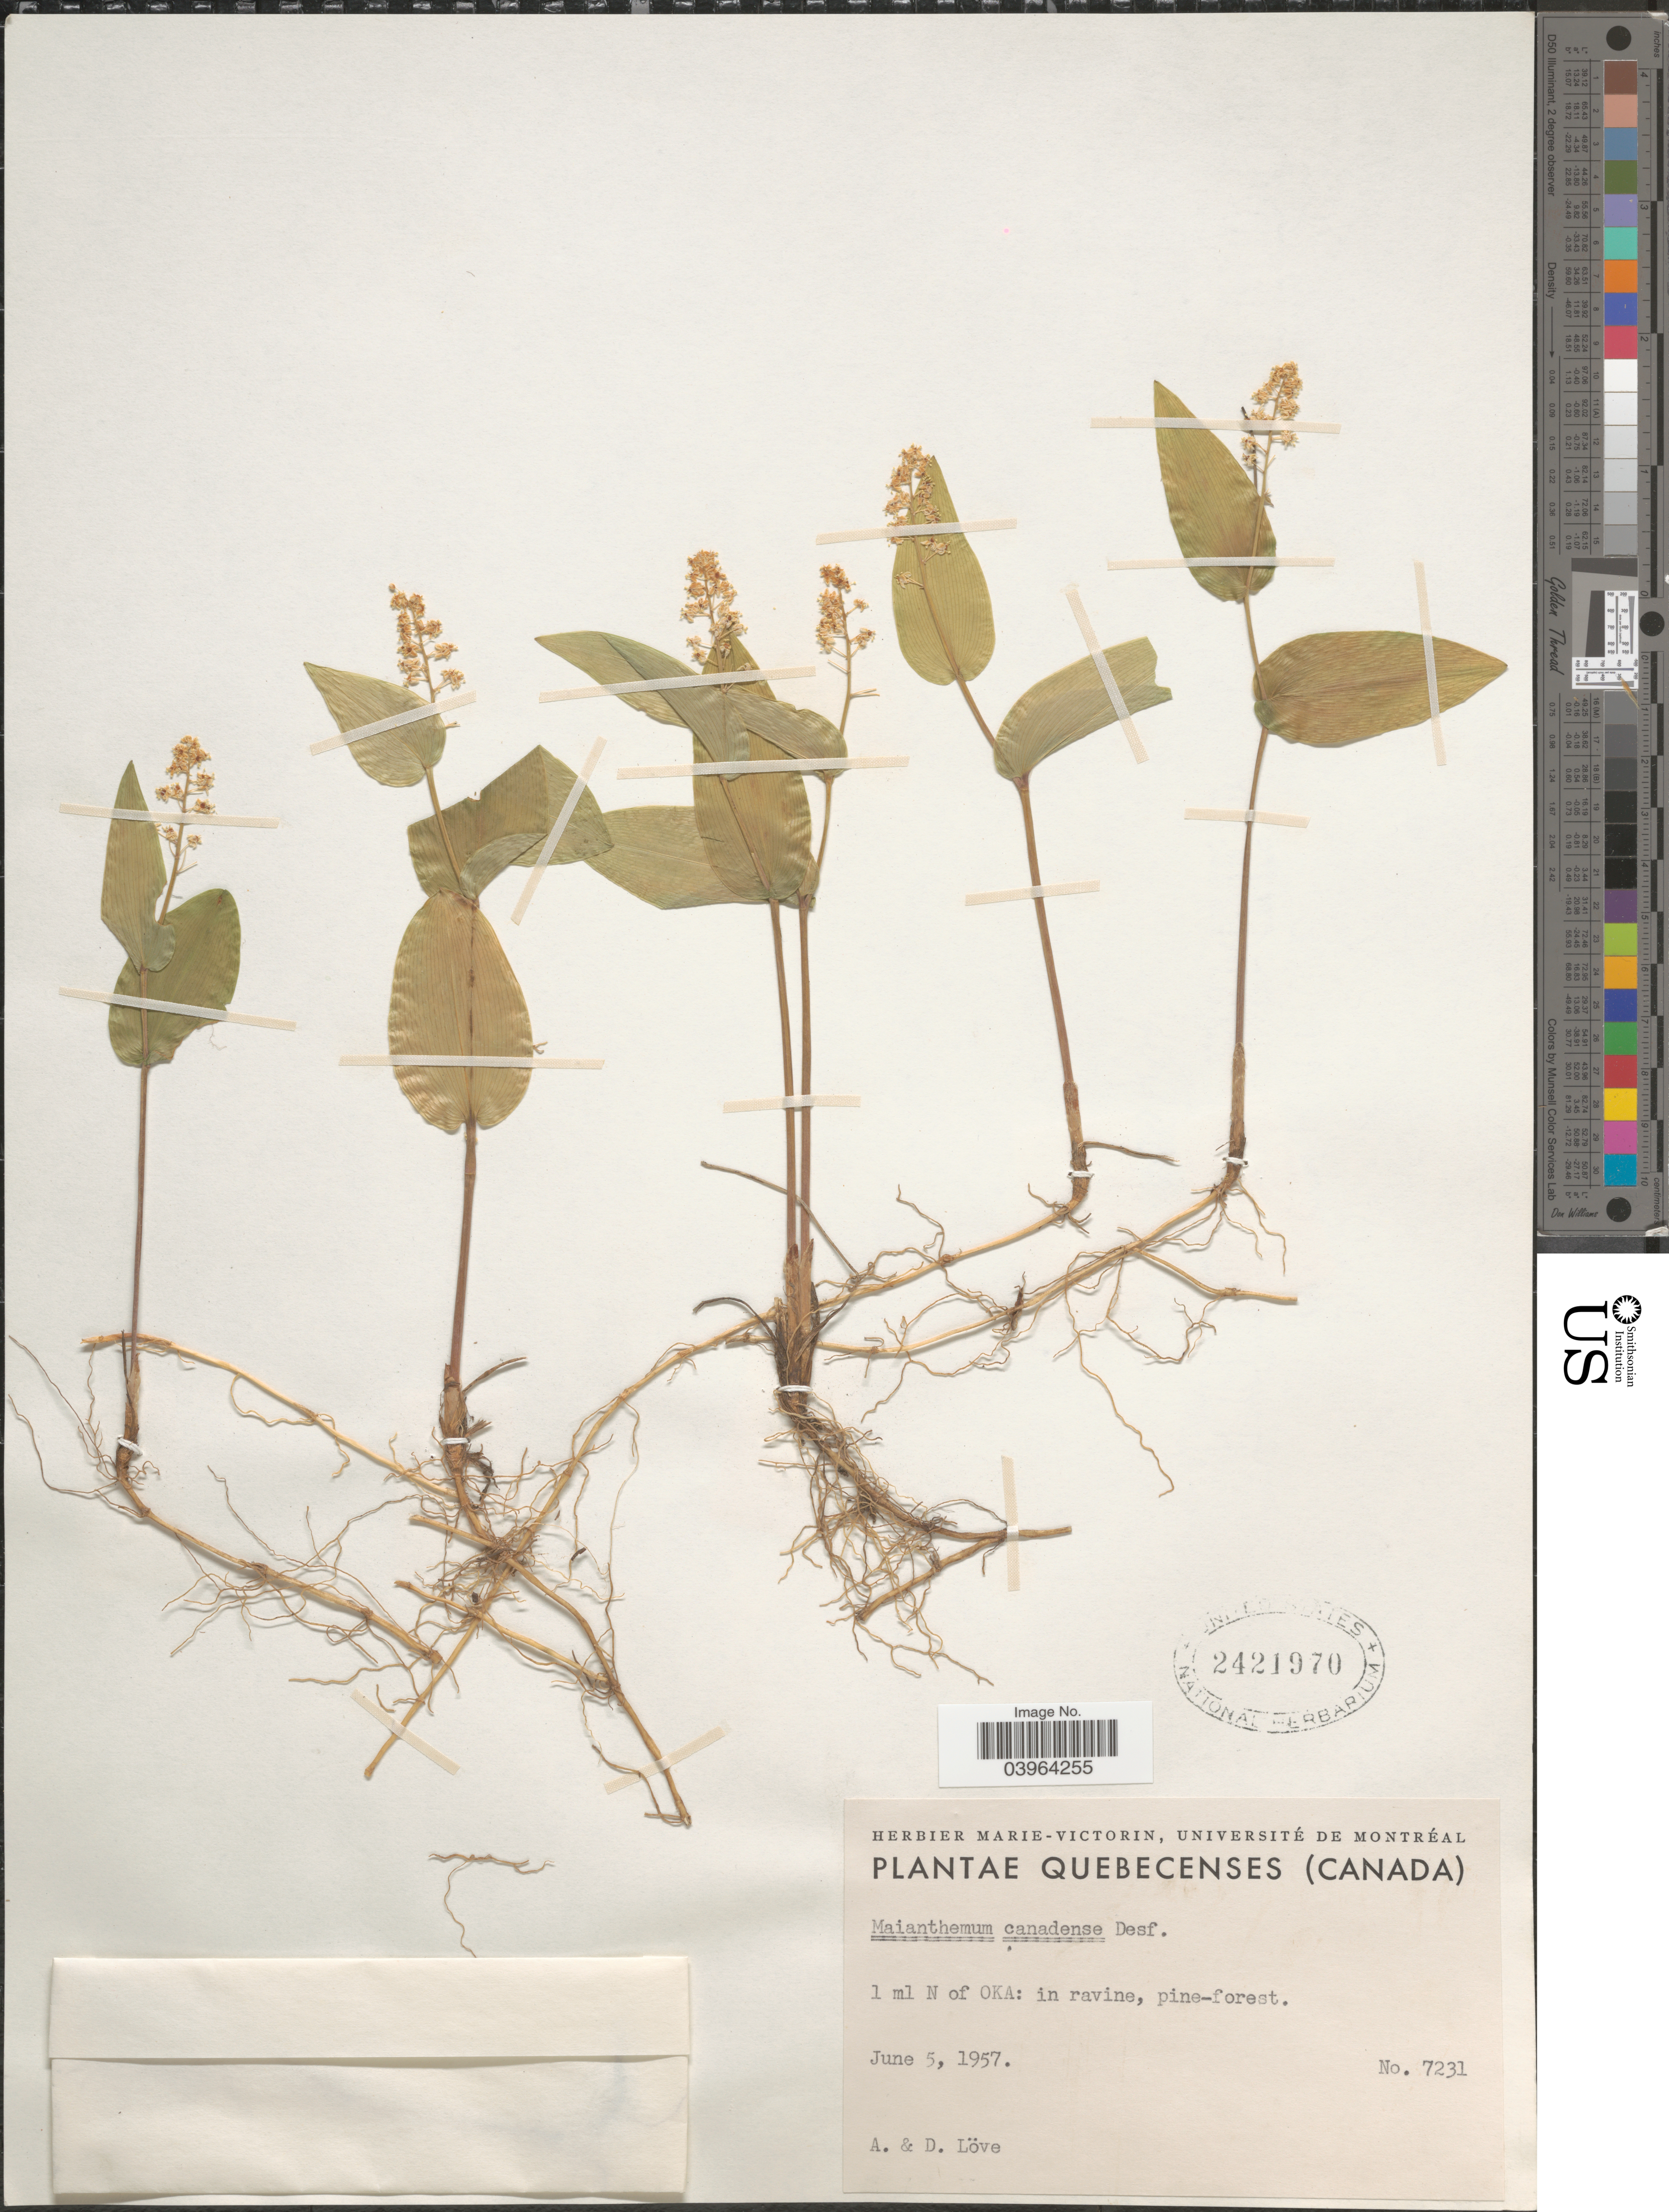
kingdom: Plantae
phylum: Tracheophyta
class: Liliopsida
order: Asparagales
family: Asparagaceae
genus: Maianthemum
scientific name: Maianthemum canadense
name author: Desf.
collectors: Á. Löve & D. Löve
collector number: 7231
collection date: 1957-06-05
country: Canada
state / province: Quebec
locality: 1 ml N of Oka: in ravine, pine-forest.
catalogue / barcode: US 2421970